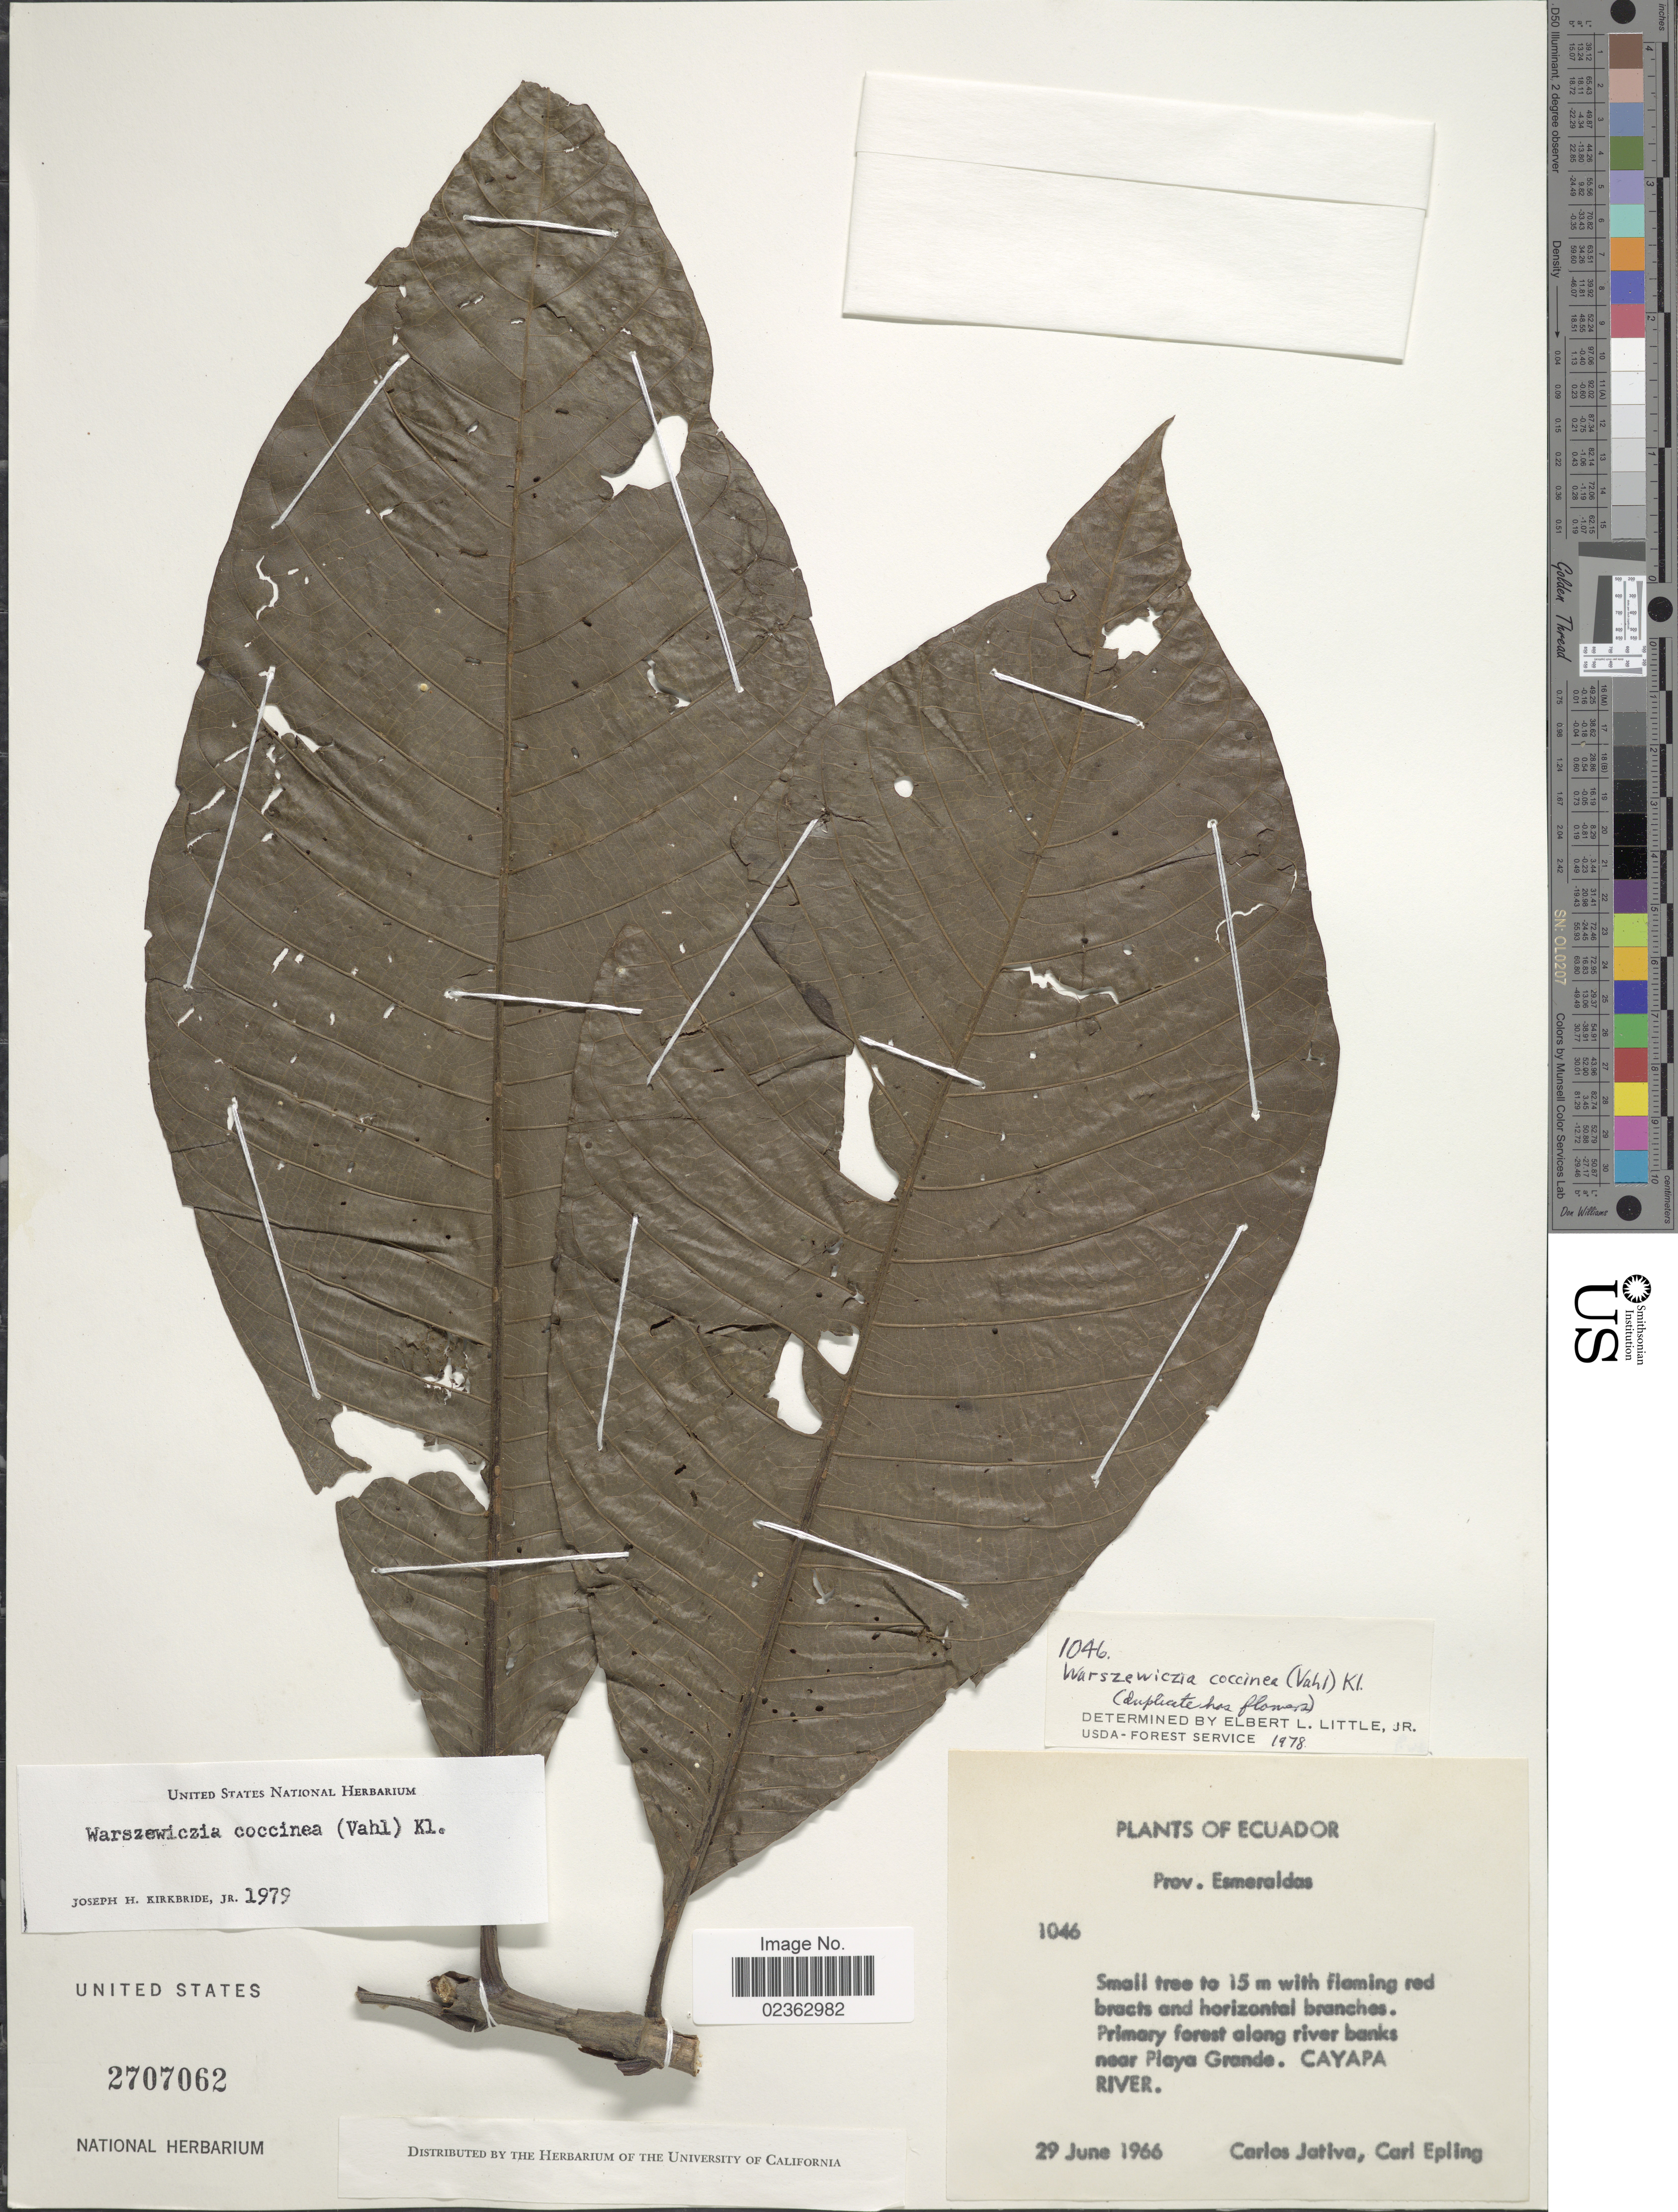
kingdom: Plantae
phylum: Tracheophyta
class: Magnoliopsida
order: Gentianales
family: Rubiaceae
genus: Warszewiczia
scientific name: Warszewiczia coccinea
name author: (Vahl) Klotzsch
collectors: C. D. Játiva & C. C. Epling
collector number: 1046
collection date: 1966-06-29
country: Ecuador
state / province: Esmeraldas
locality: Primary forest along river banks near Playa Grande, Cayapa River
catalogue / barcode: US 2707062